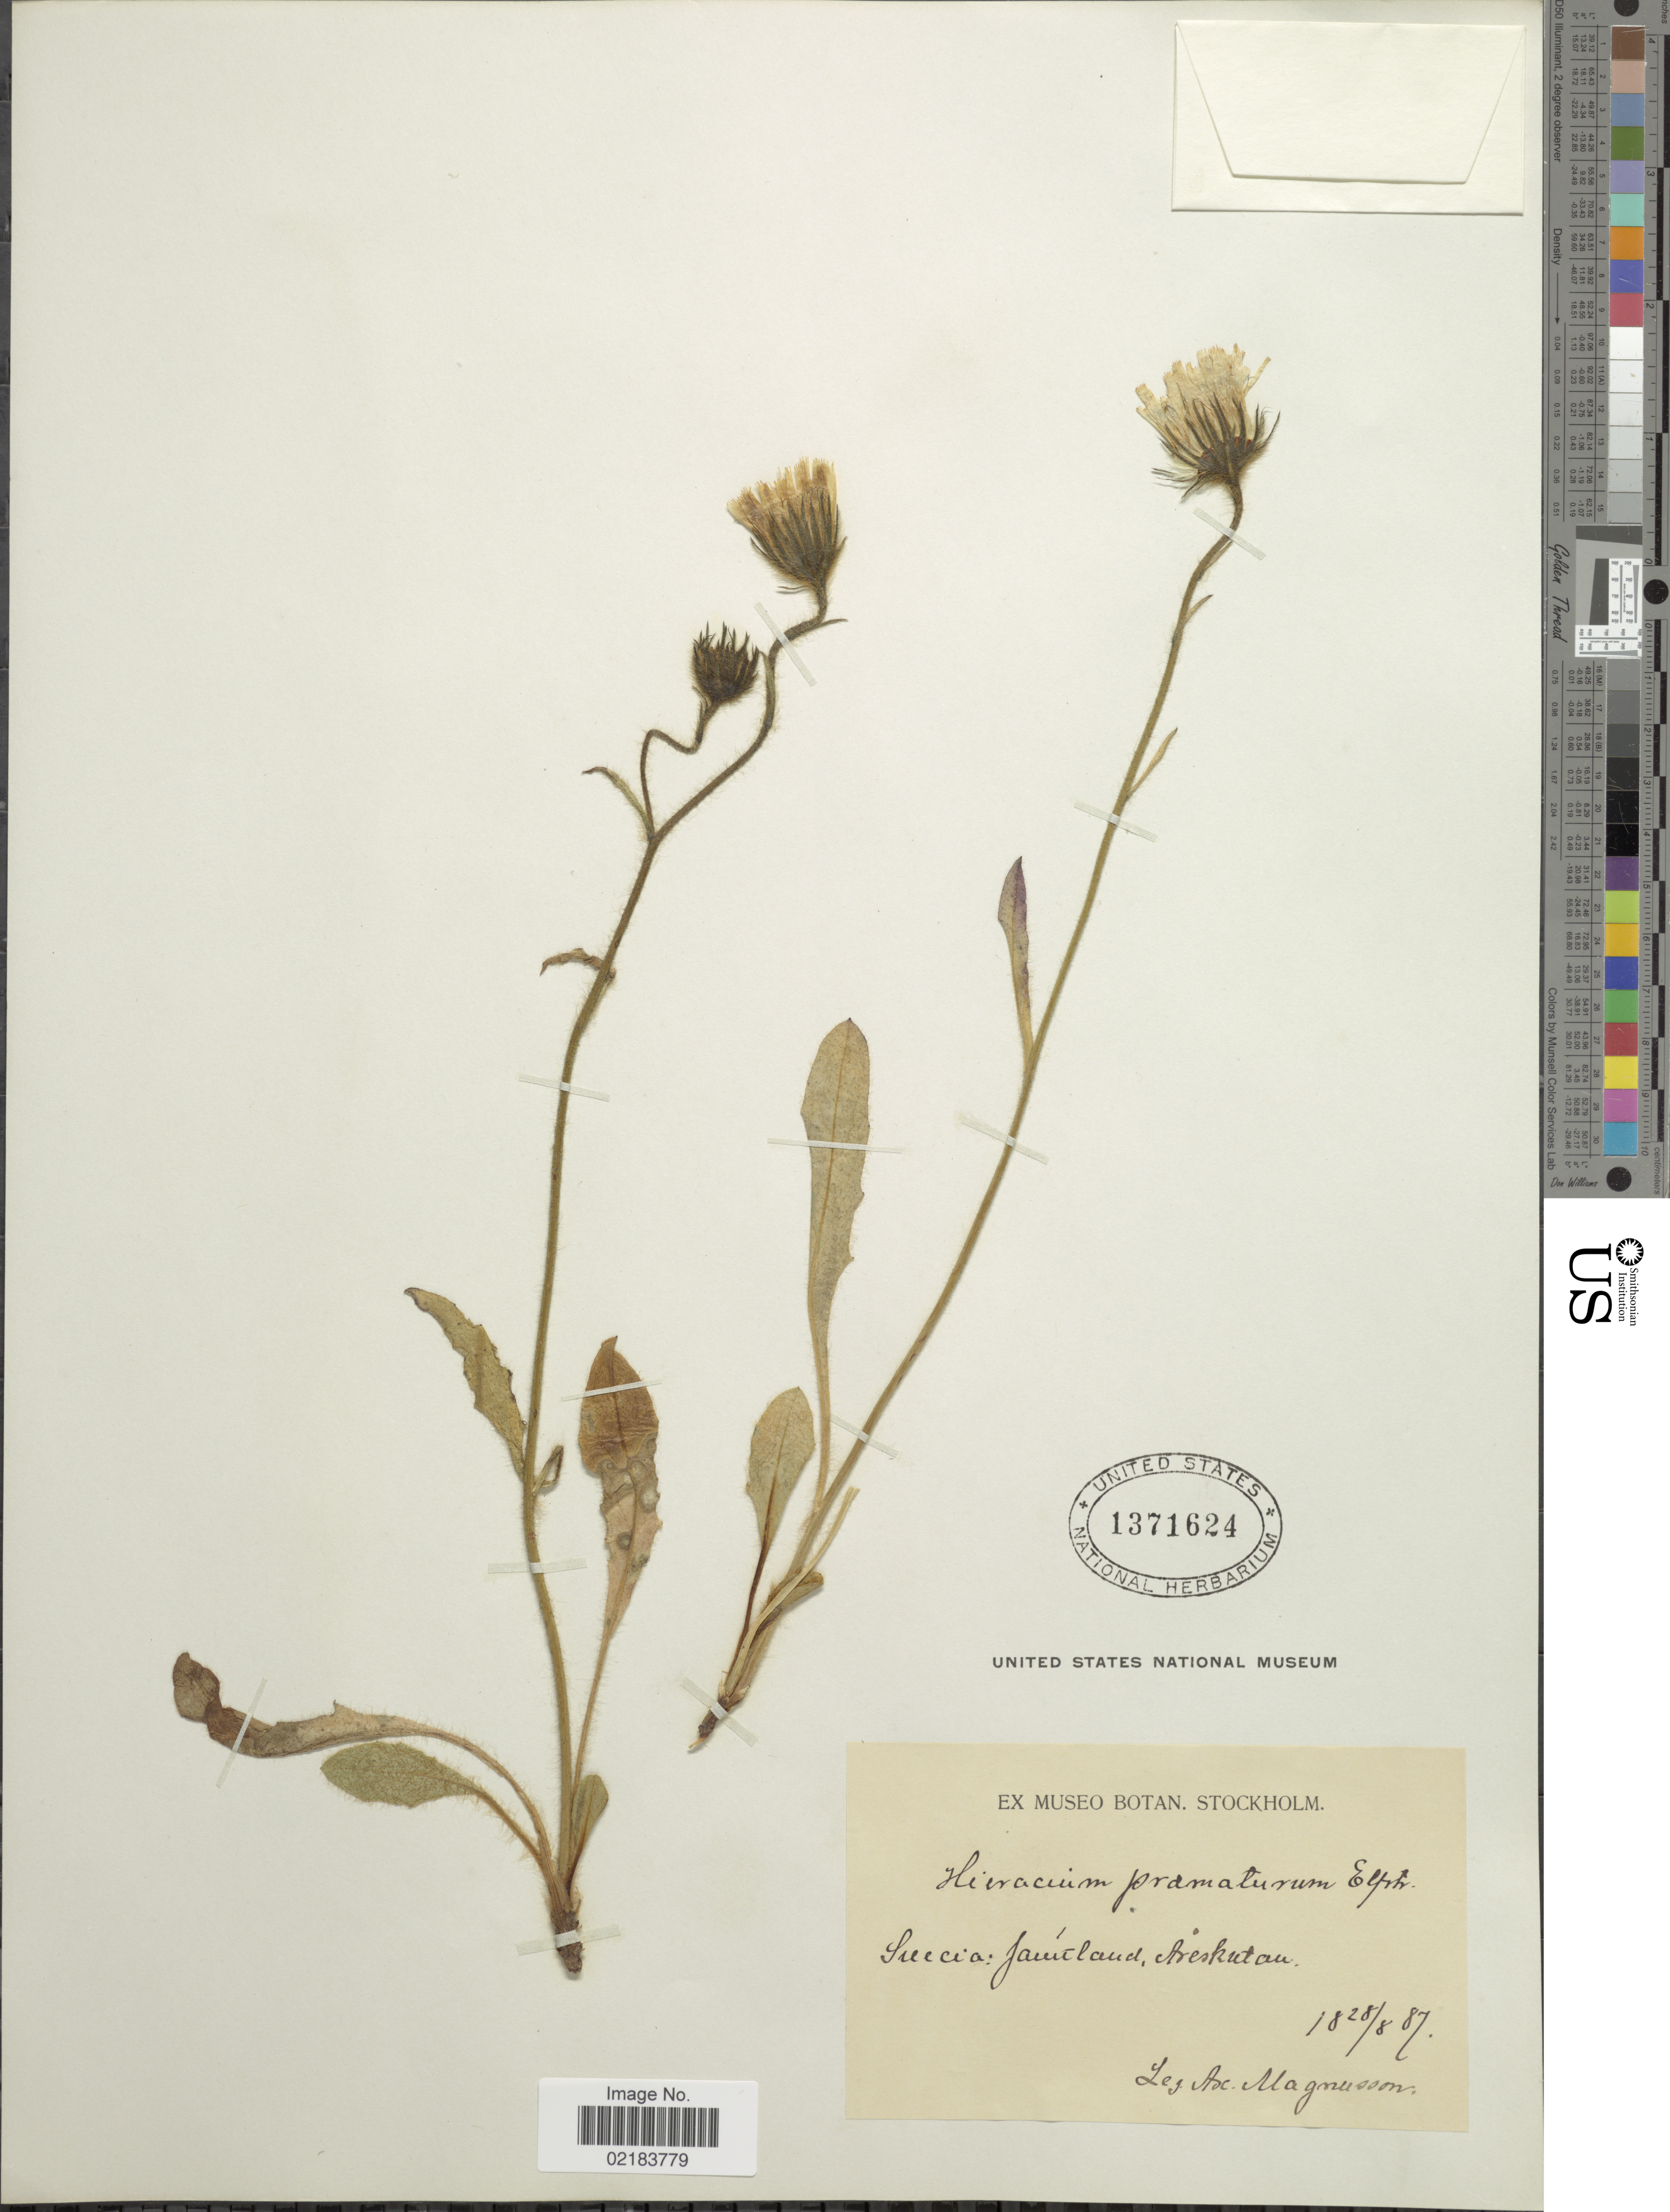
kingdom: Plantae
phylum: Tracheophyta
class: Magnoliopsida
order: Asterales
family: Asteraceae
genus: Hieracium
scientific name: Hieracium praematurum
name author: Elfstr.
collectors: A. Magnusson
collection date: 1887-08-28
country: Sweden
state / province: Jämtland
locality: Suecia: Jamtland, Areskutan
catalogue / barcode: US 1371624